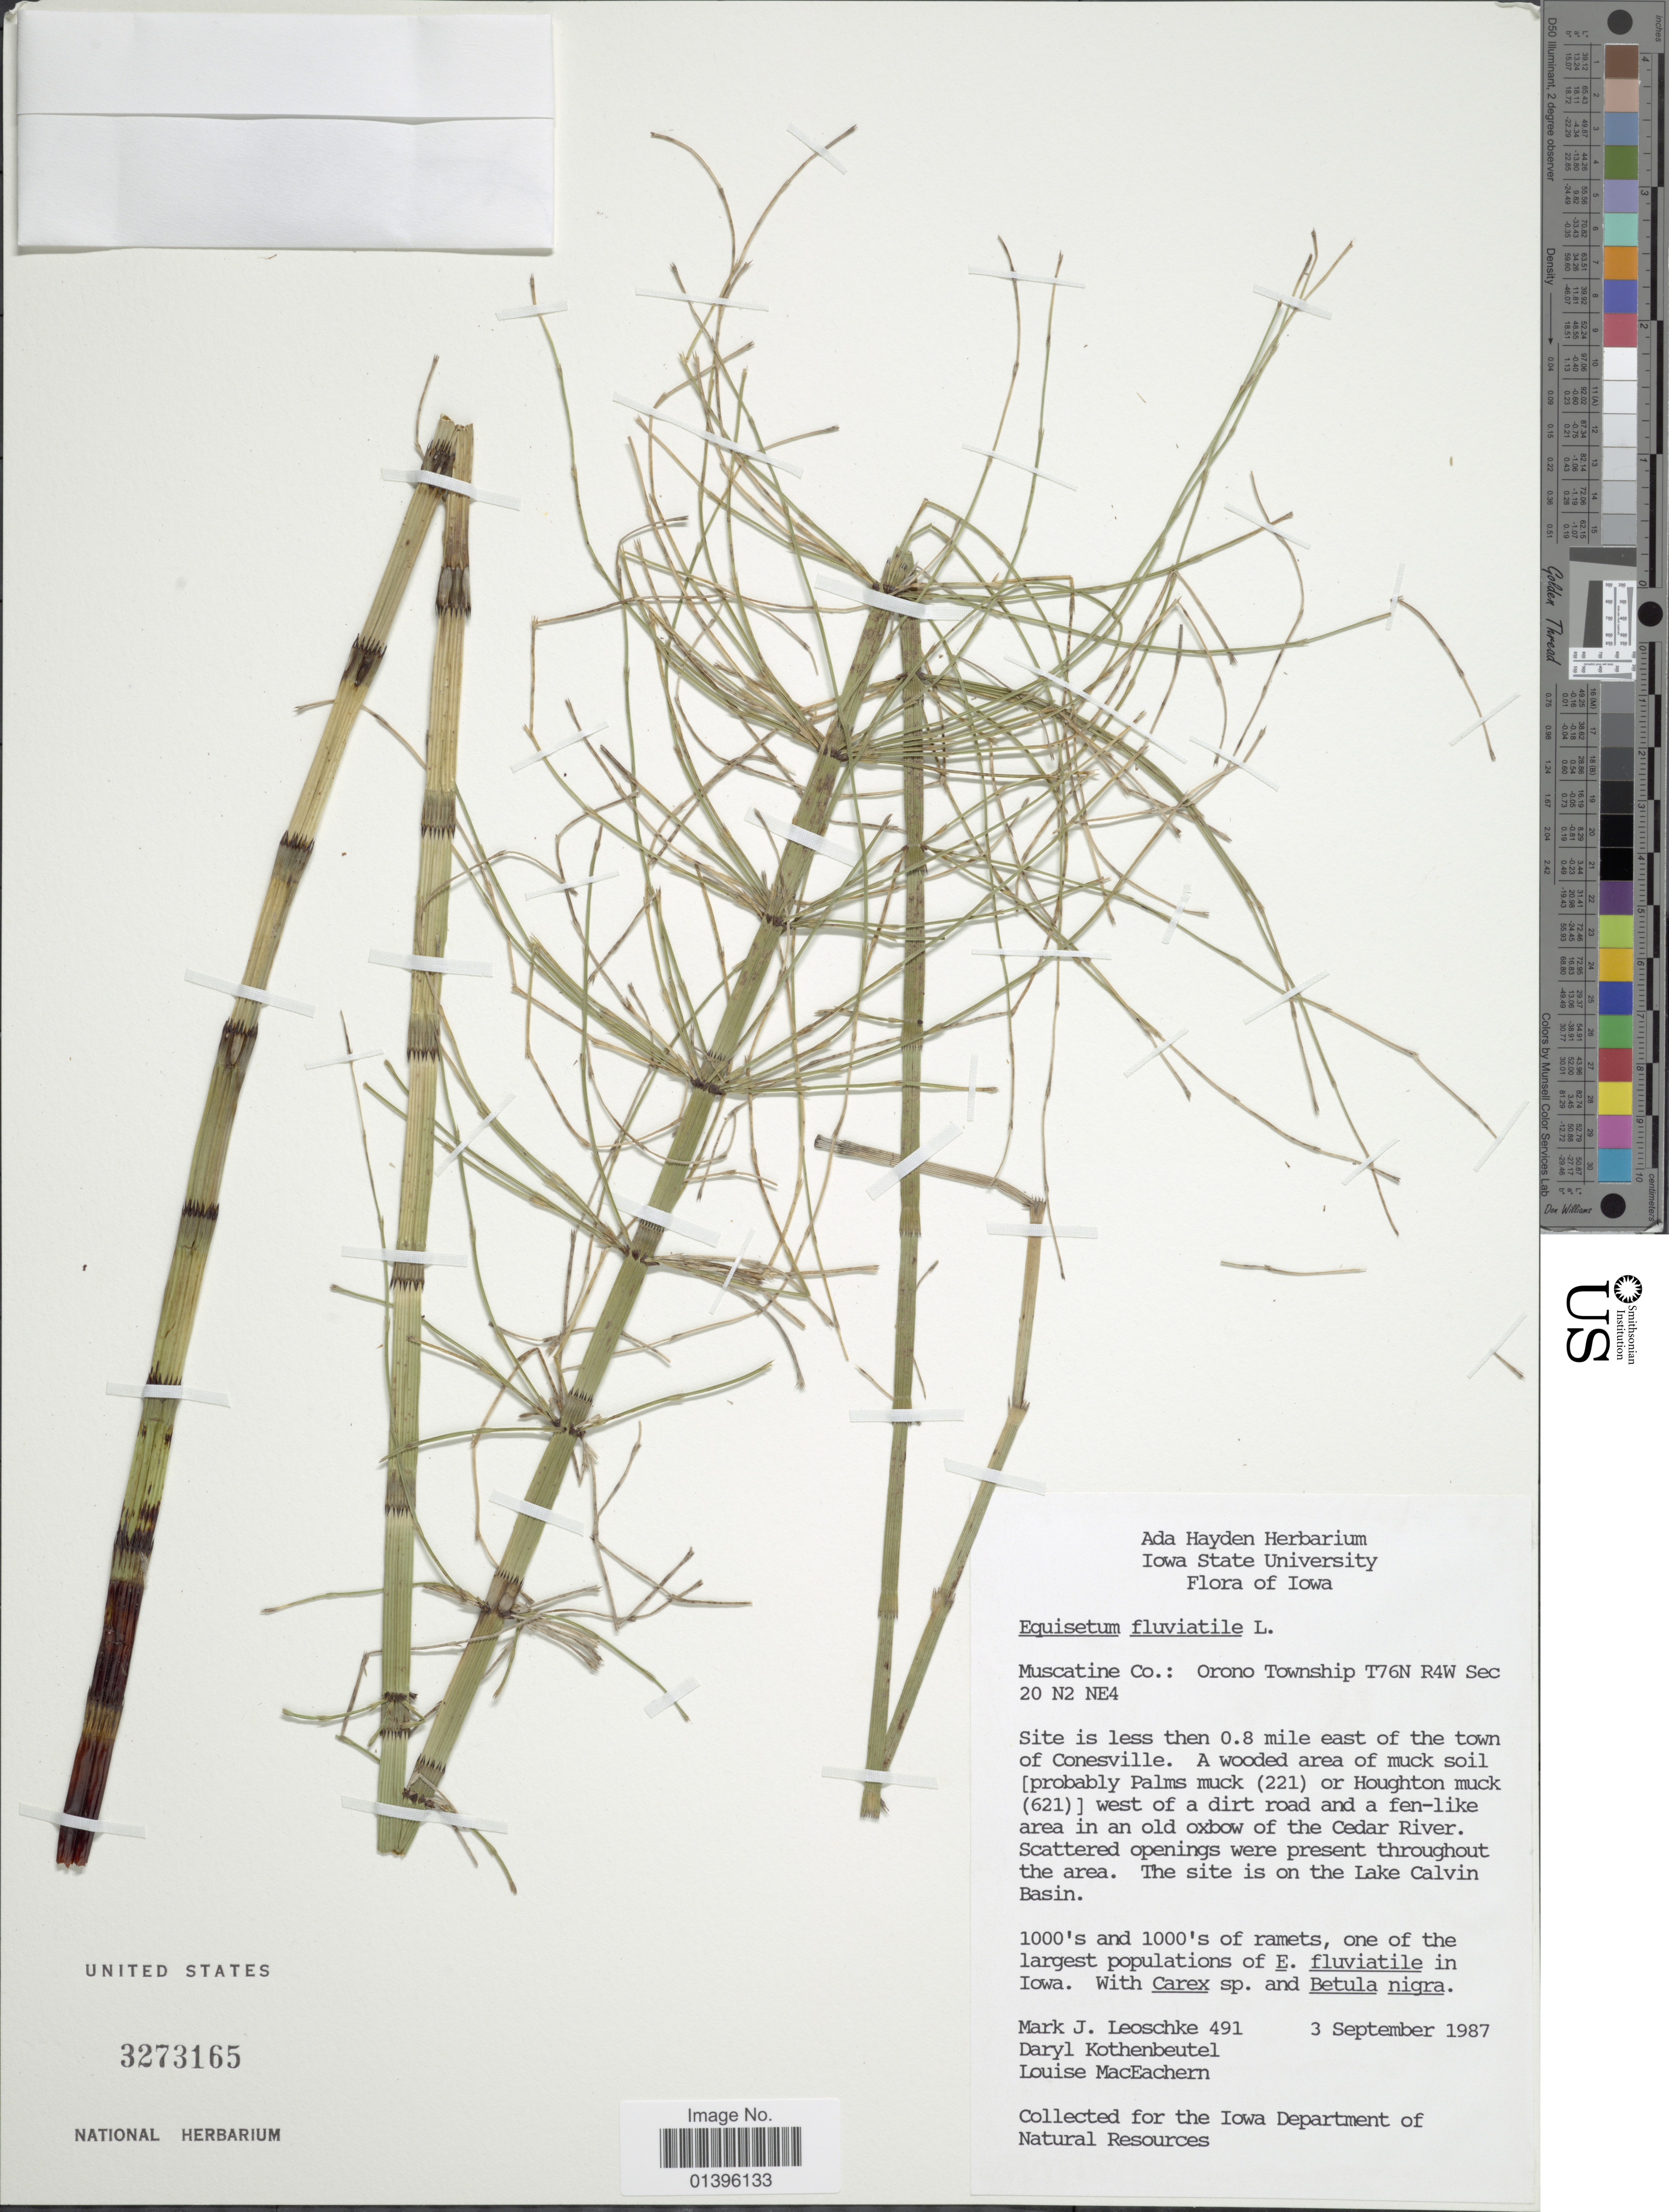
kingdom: Plantae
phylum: Tracheophyta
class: Polypodiopsida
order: Equisetales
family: Equisetaceae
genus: Equisetum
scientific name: Equisetum fluviatile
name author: L.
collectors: M. J. Leoschke, D. Kothenbeutel & L. MacEachern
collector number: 491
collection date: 1987-09-03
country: United States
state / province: Iowa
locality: Muscatine Co.: Orono Township T76N R4W Sec20 N2 NE4. Site is less then 0.8 mile east of the town of Conesville. A wooded area of muck soil [probably Palms muck (221) or Houghton muck (621)] west of a dirt road and a fen-like area in an old oxbow of the Cedar River. The site is on the Lake Calvin Basin.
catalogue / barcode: US 3273165